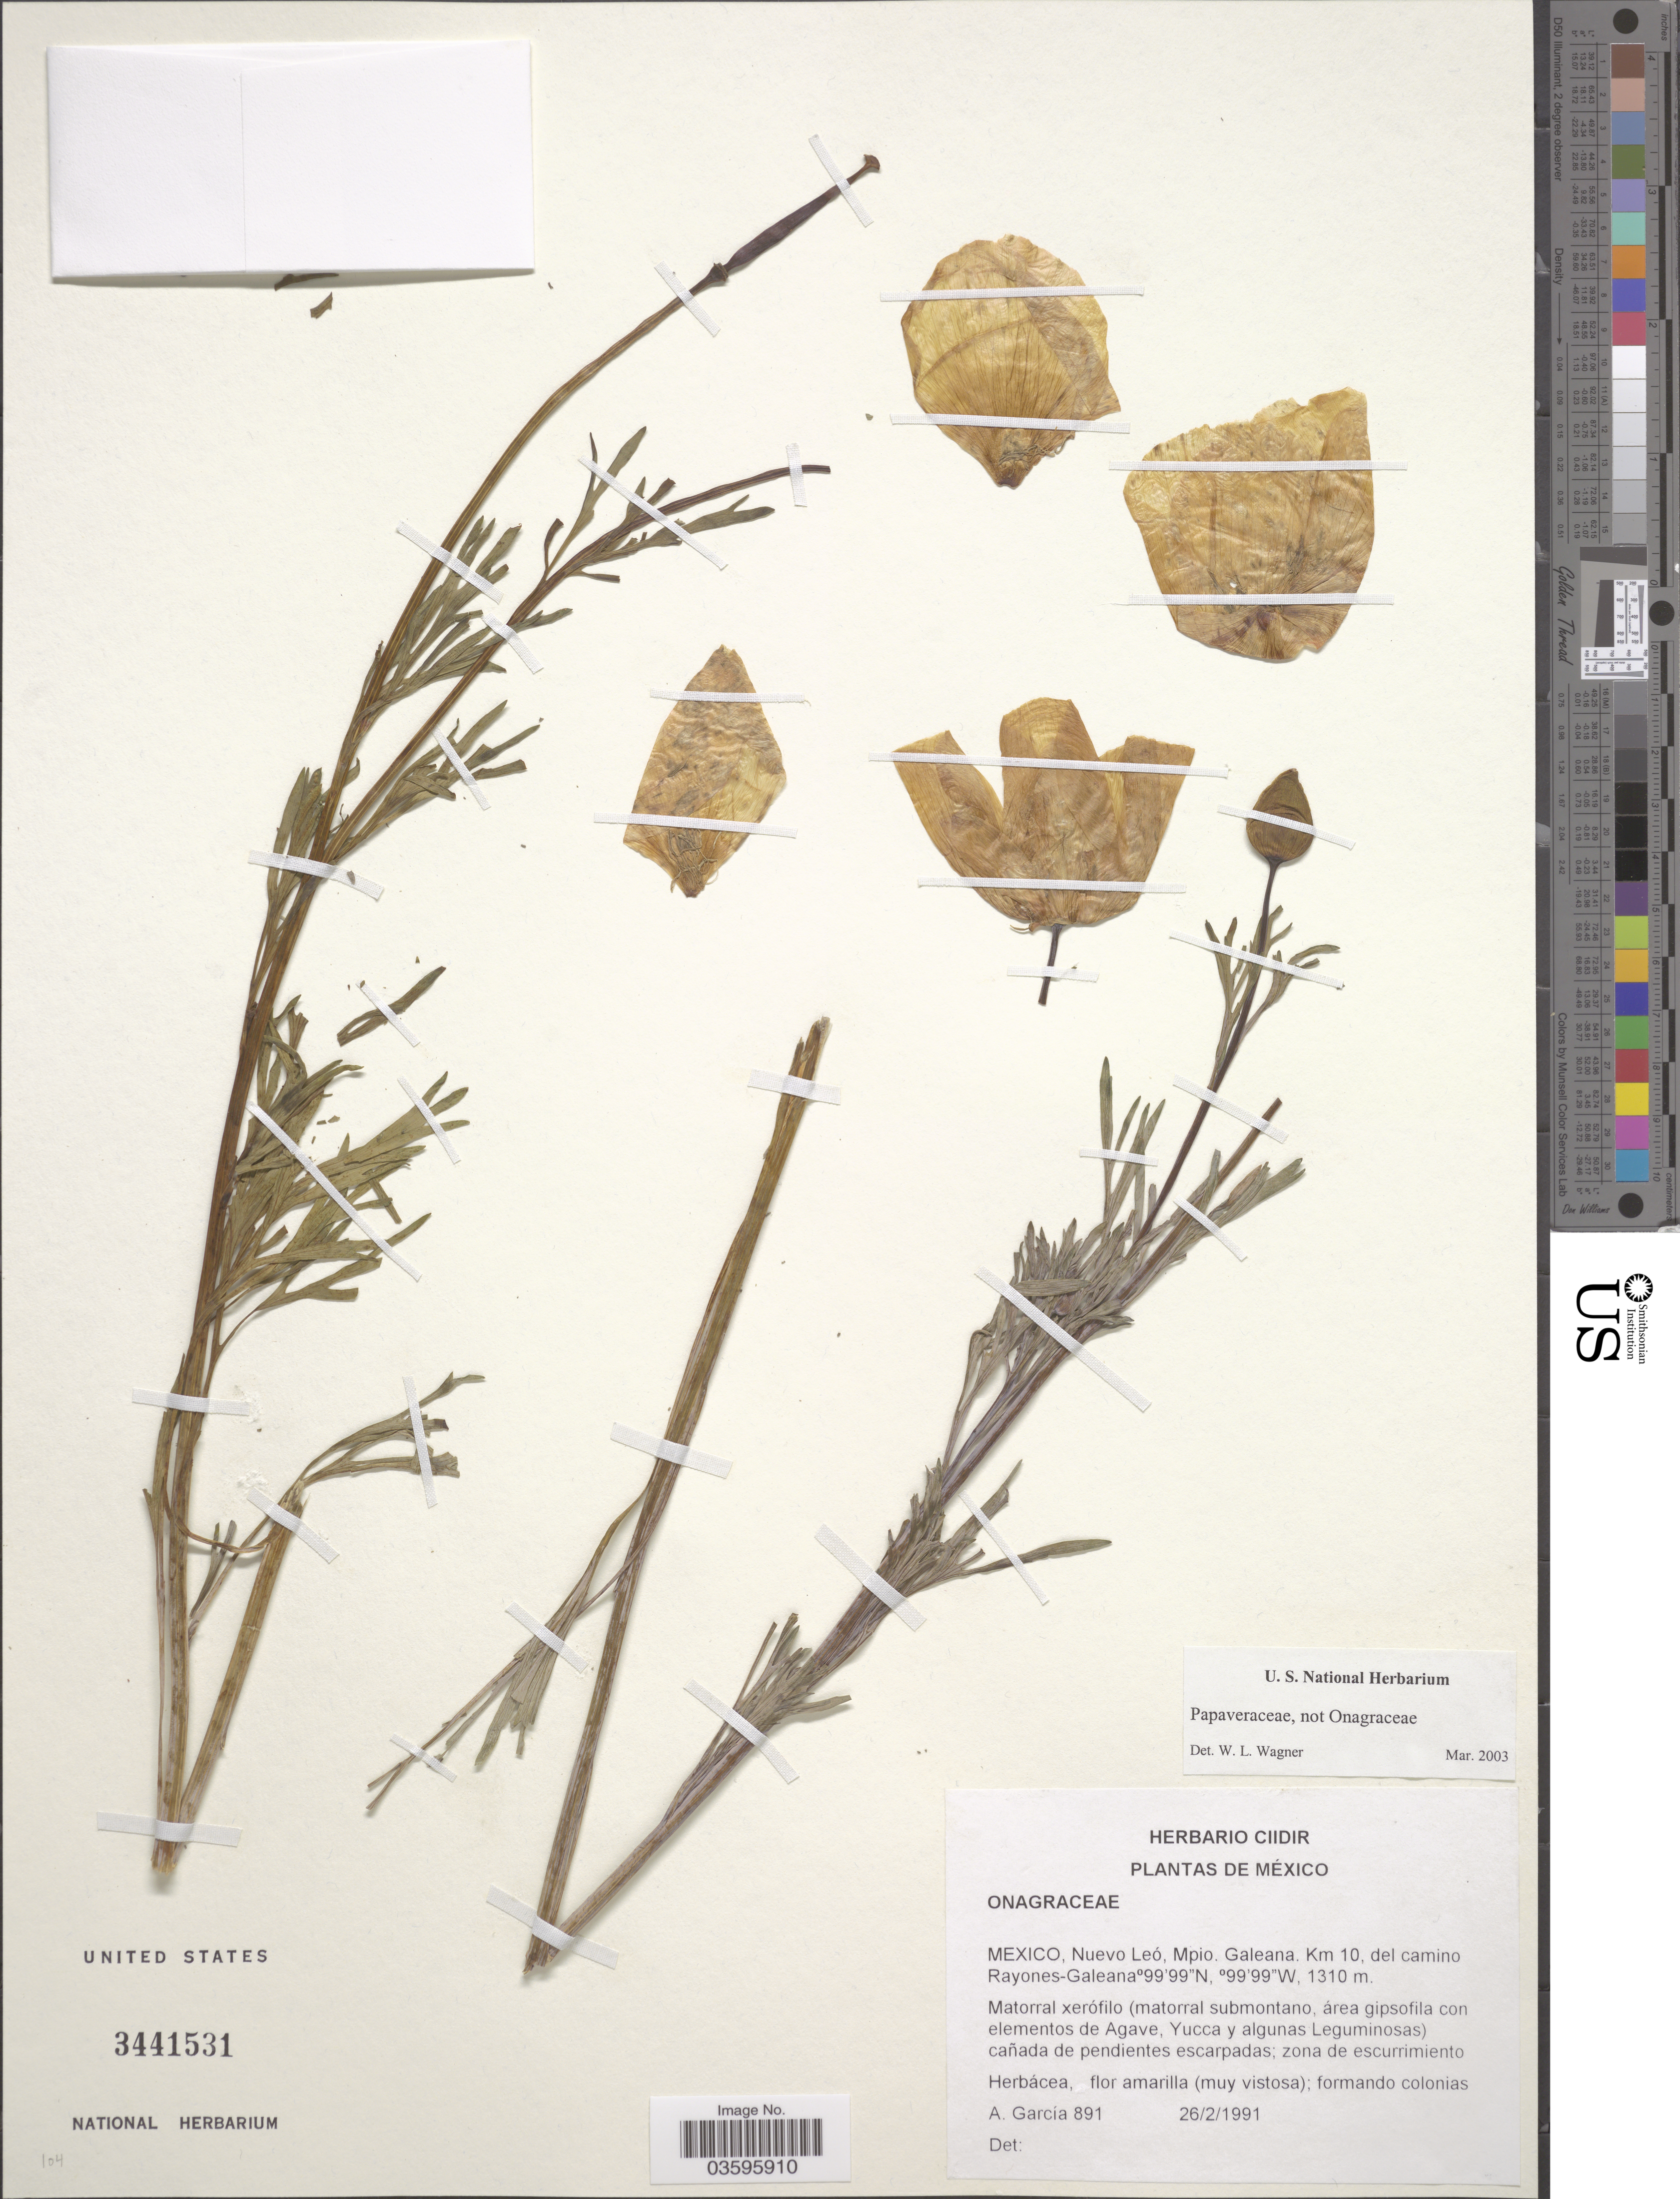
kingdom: Plantae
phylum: Tracheophyta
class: Magnoliopsida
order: Ranunculales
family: Papaveraceae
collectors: A. Garcia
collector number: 891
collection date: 1991-02-26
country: Mexico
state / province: Nuevo León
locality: Mpio. Galeana. Km 10, del camino Rayones-Galeana.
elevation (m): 1310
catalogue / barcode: US 3441531